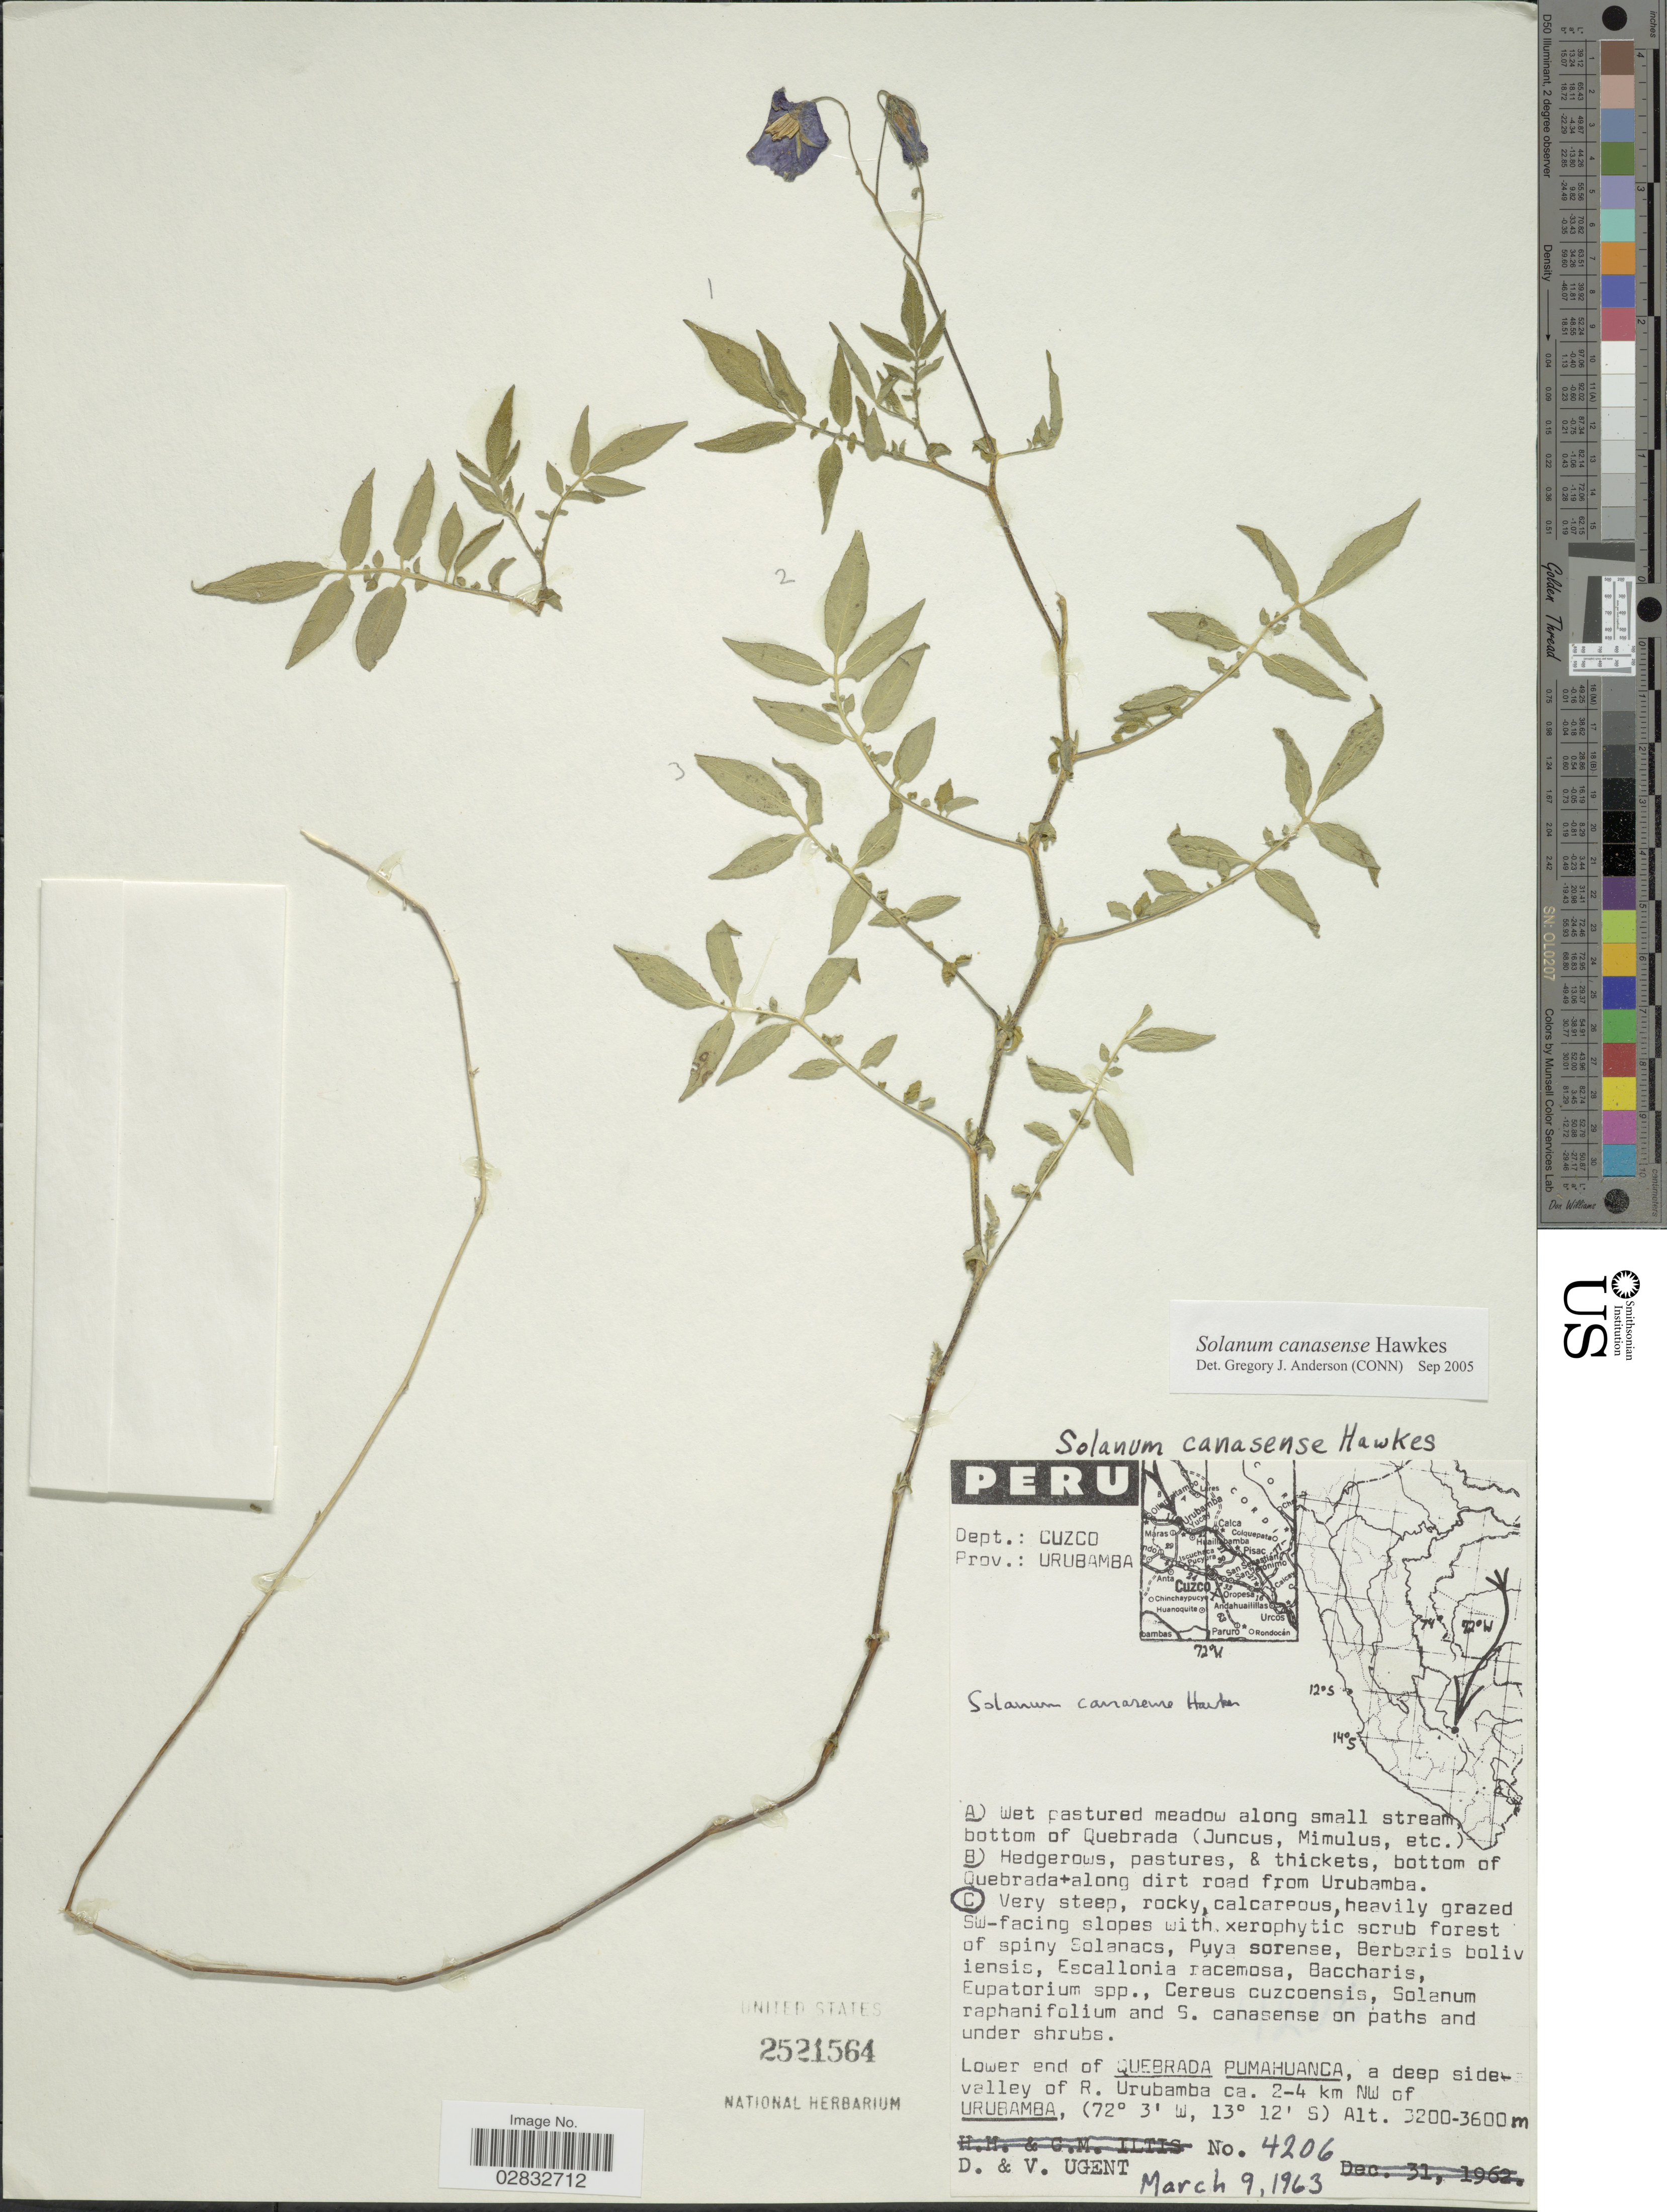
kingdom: Plantae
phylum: Tracheophyta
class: Magnoliopsida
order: Solanales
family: Solanaceae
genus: Solanum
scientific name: Solanum canaosense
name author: L.B. Sm. & Downs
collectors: D. Ugent & V. Ugent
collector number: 4206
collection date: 1963-03-09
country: Peru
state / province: Cusco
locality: Dept.: Cuzco. Prov.: Urubamba. Lower end of Quebrada Pumahuanca, a deep side-valley of R. Urubamba ca. 2-4 km NW of Urubamba.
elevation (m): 3200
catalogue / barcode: US 2521564